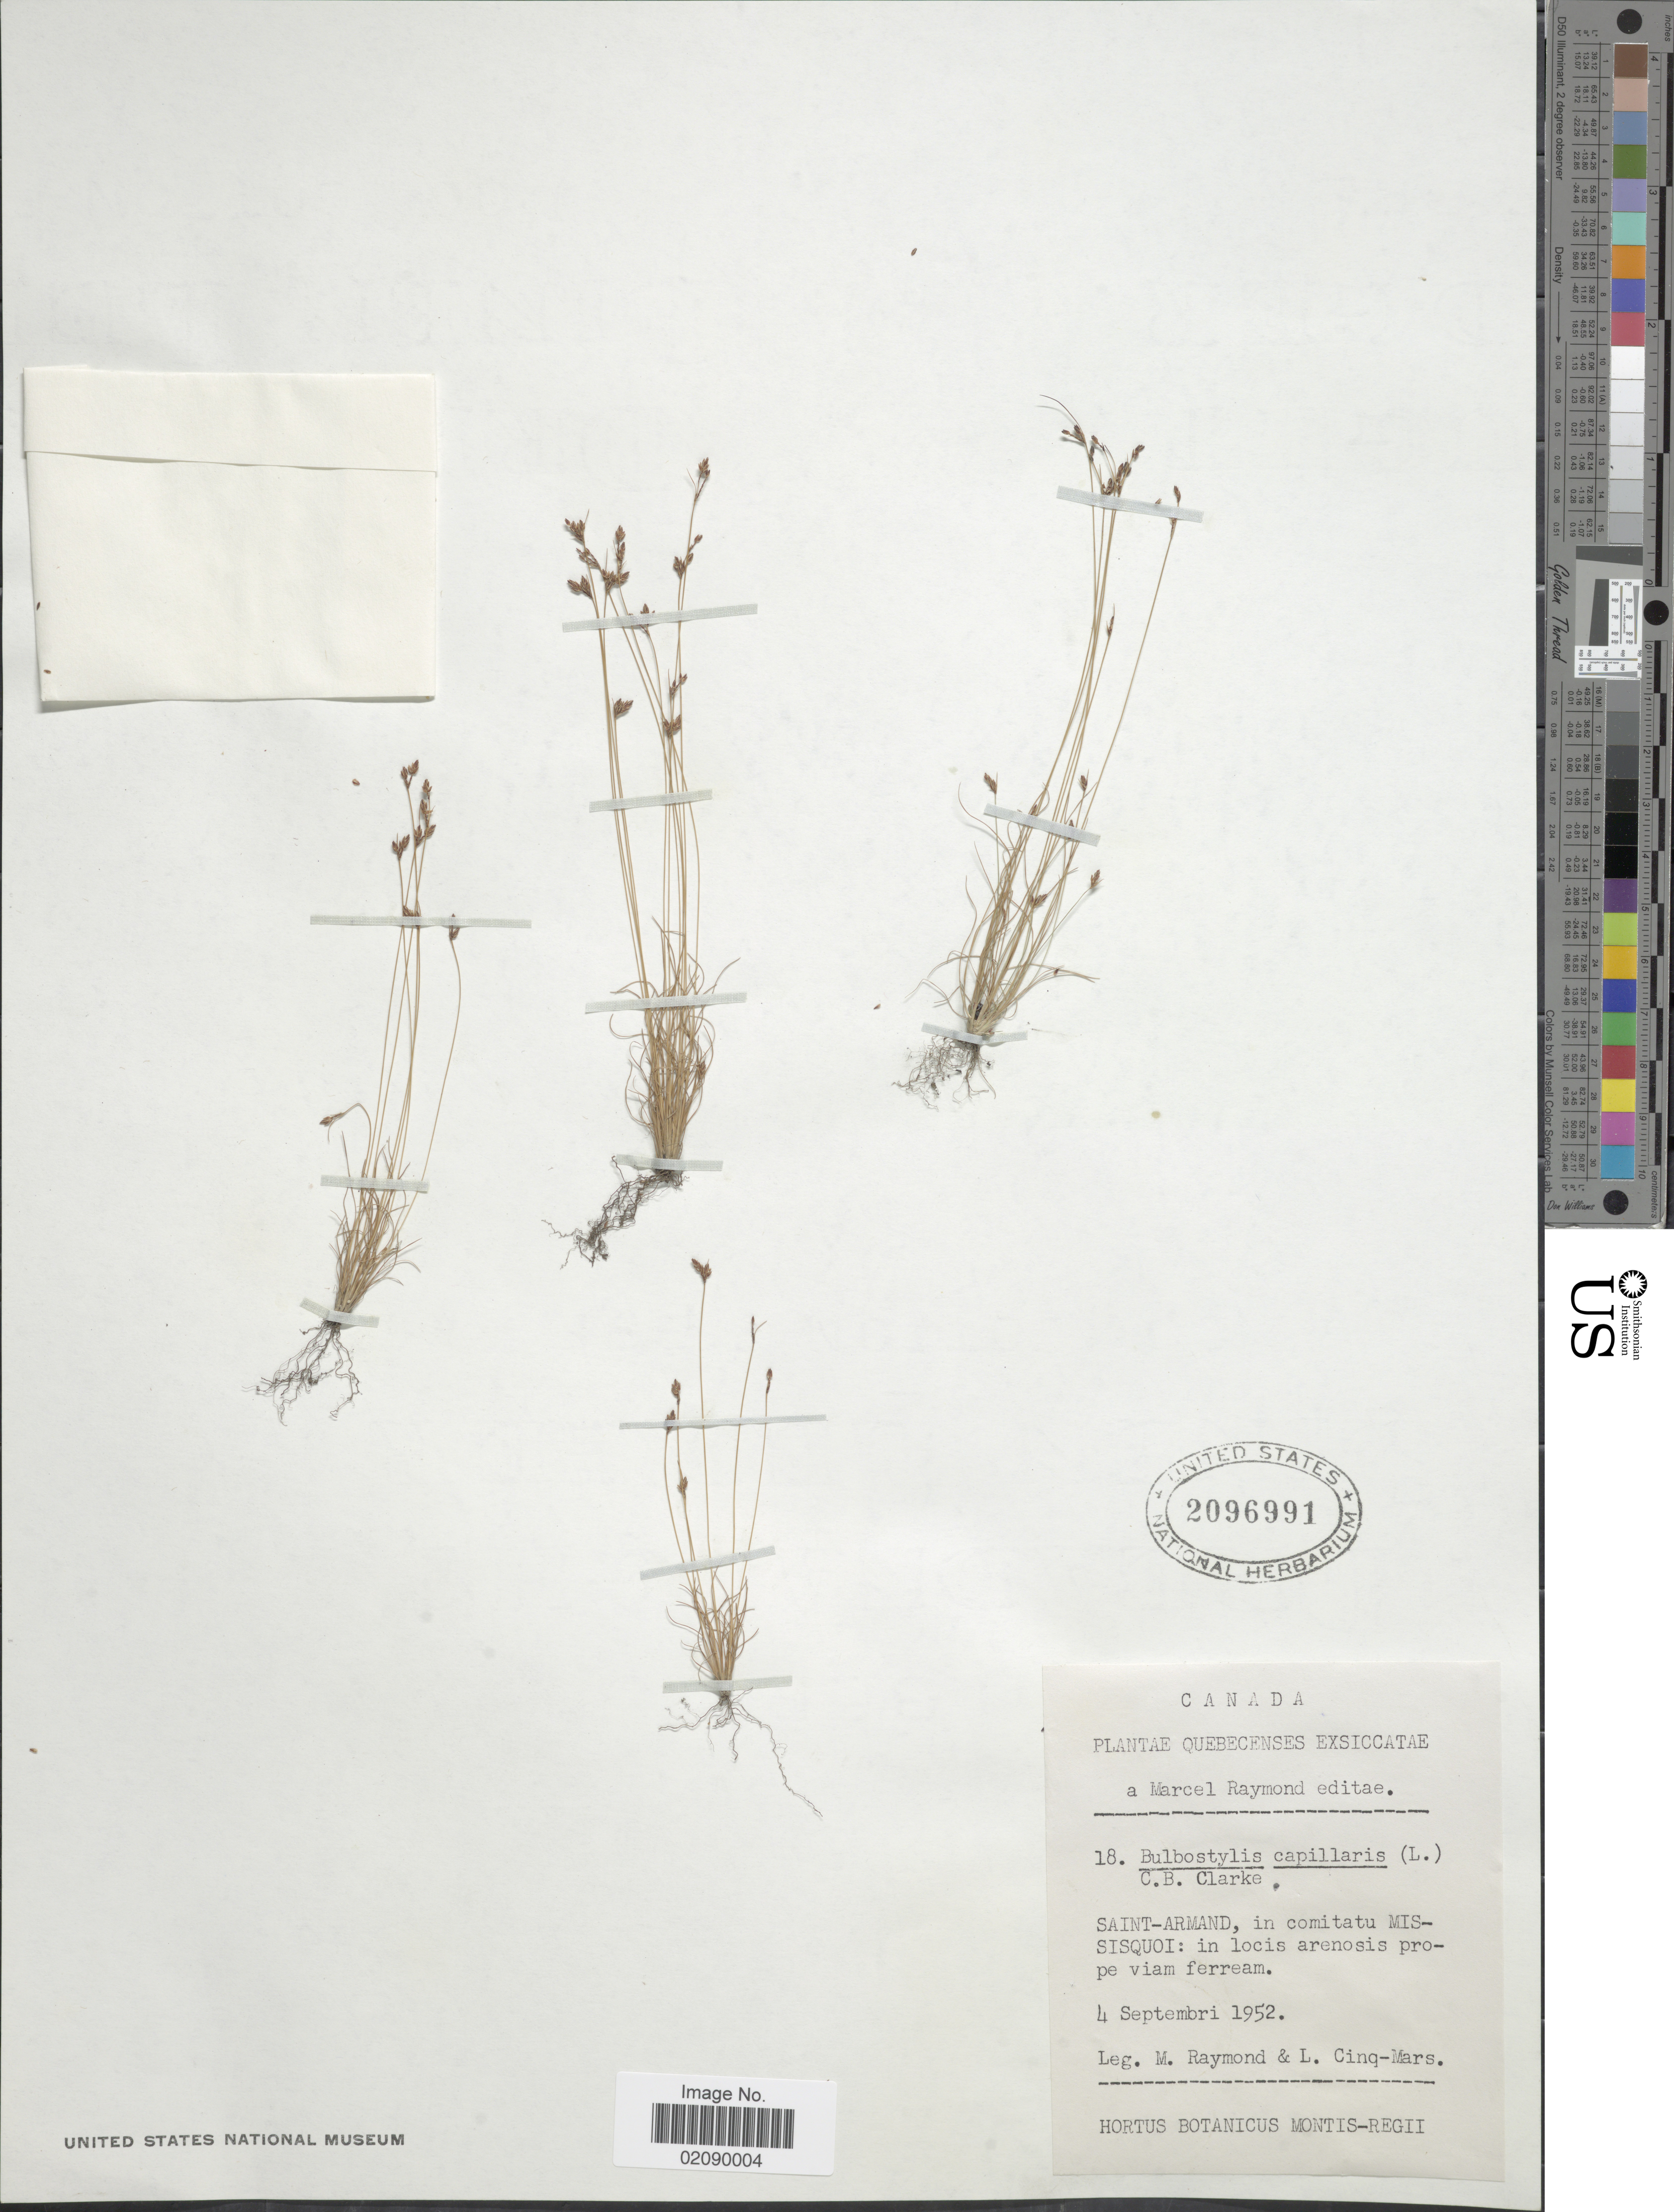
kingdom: Plantae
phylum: Tracheophyta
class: Liliopsida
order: Poales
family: Cyperaceae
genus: Bulbostylis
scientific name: Bulbostylis capillaris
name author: (L.) Kunth ex C.B. Clarke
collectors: M. Raymond & L. Cinq-Mars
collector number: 18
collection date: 1952-09-04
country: Canada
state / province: Quebec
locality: Saint-Armand, in comitatu Missisquoi: in locis arenosis prope viam ferream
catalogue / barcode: US 2096991